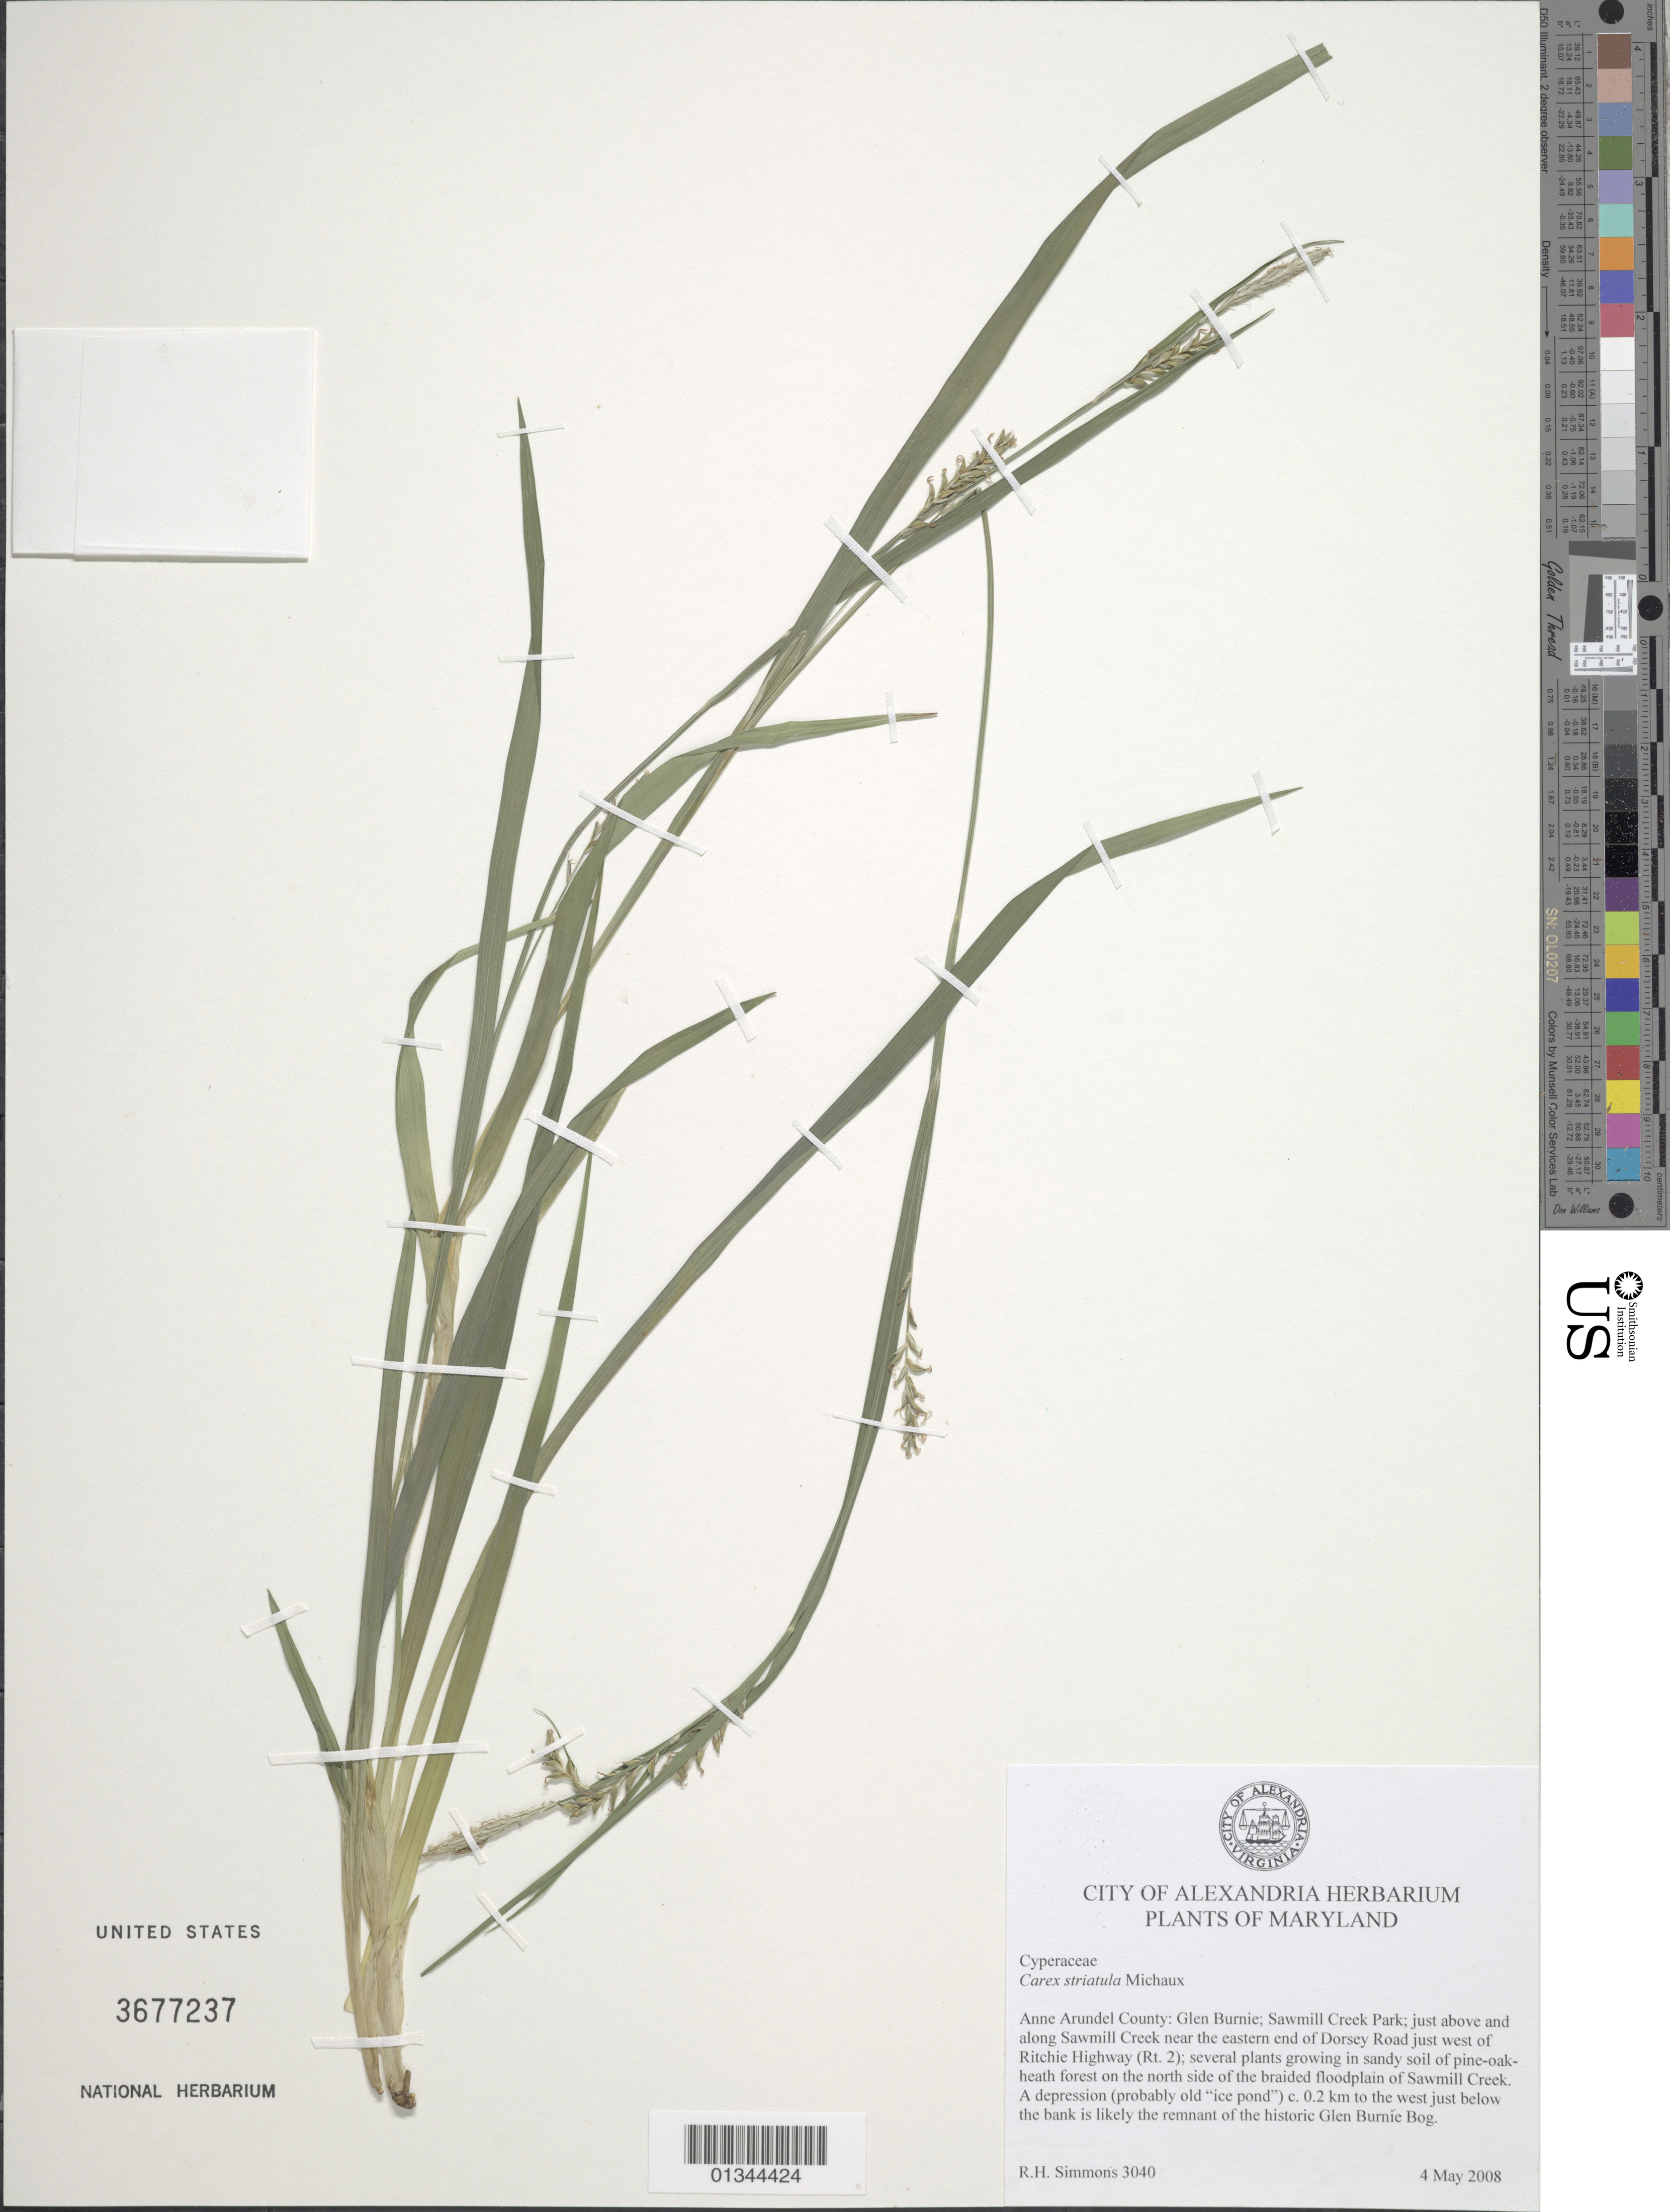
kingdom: Plantae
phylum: Tracheophyta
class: Liliopsida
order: Poales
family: Cyperaceae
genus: Carex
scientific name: Carex striatula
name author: Michx.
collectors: R. H. Simmons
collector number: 3040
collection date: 2008-05-04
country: United States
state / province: Maryland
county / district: Anne Arundel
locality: Glen Burnie; Sawmill Creek Park; just above and along Sawmill Creek near the eastern end of Dorsey Road just west of Ritchie Highway (Rt. 2); north side of the braided floodplain of Sawmill Creek.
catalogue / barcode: US 3677237